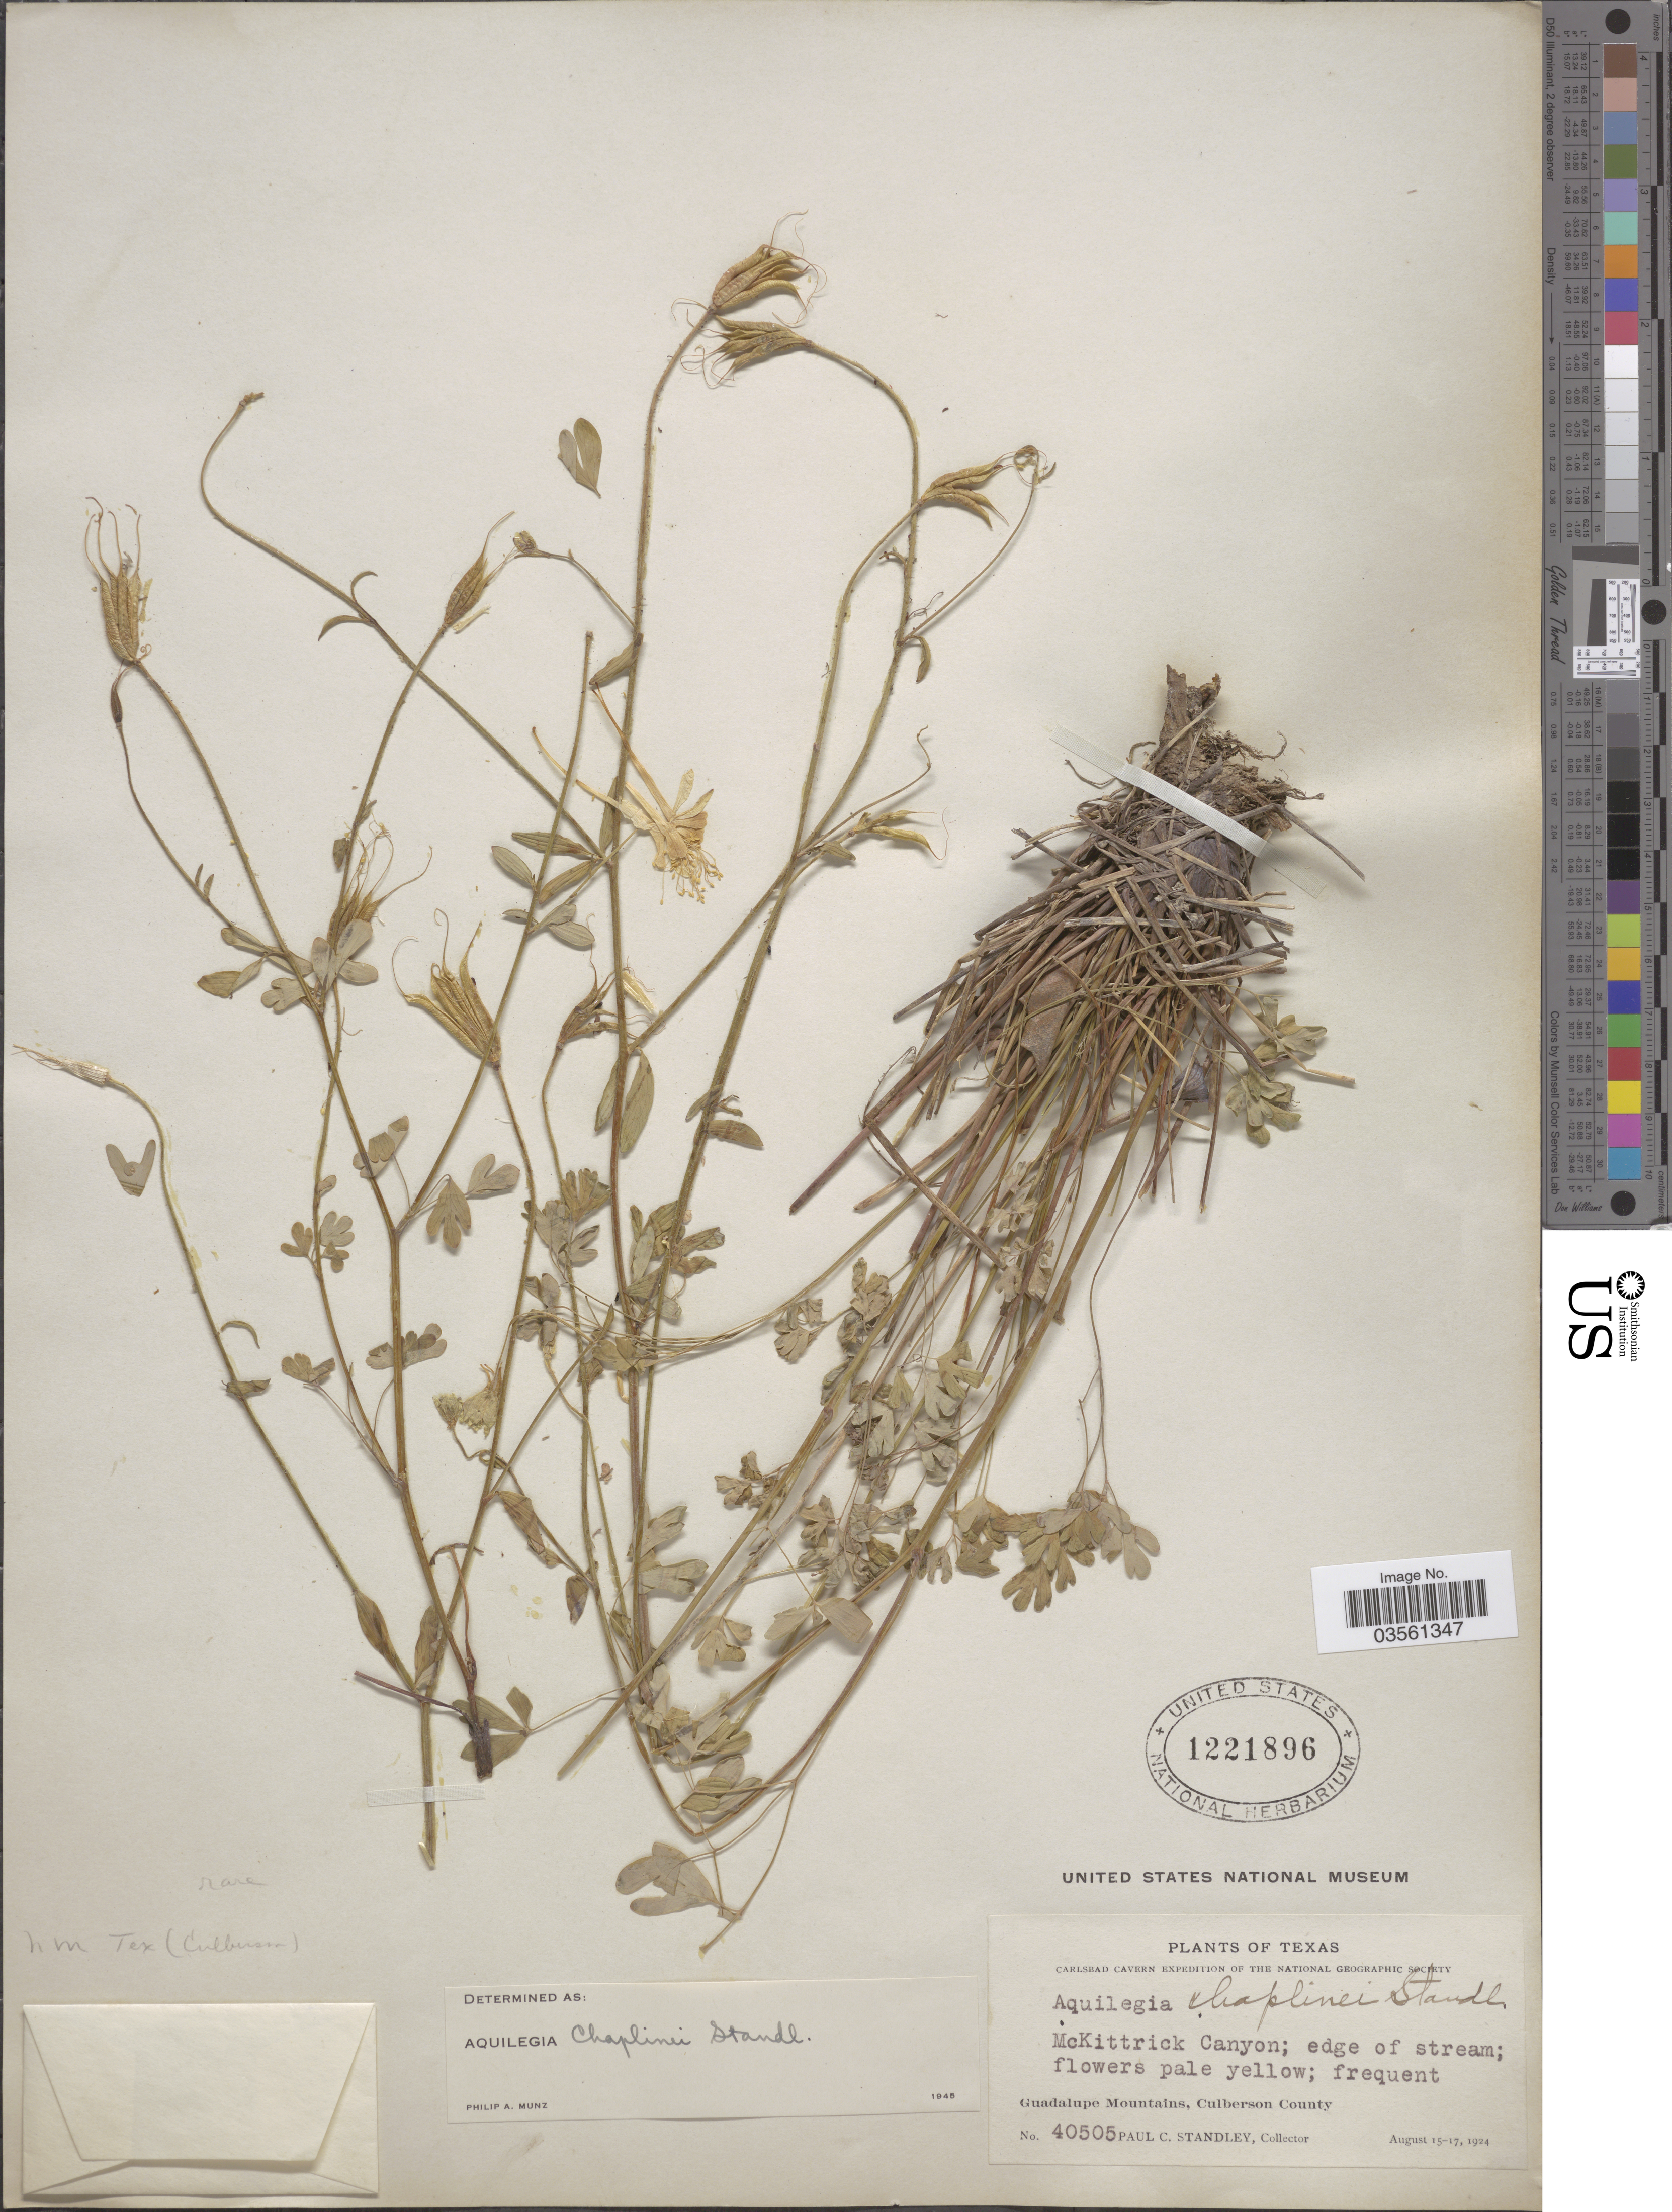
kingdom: Plantae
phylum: Tracheophyta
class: Magnoliopsida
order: Ranunculales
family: Ranunculaceae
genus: Aquilegia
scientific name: Aquilegia chaplinei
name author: Standl.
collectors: P. C. Standley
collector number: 40505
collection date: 1924-08-15/1924-08-17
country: United States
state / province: Texas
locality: McKittrick Canyon; edge of stream. Guadalupe Mountains, Culberson County.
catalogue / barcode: US 1221896